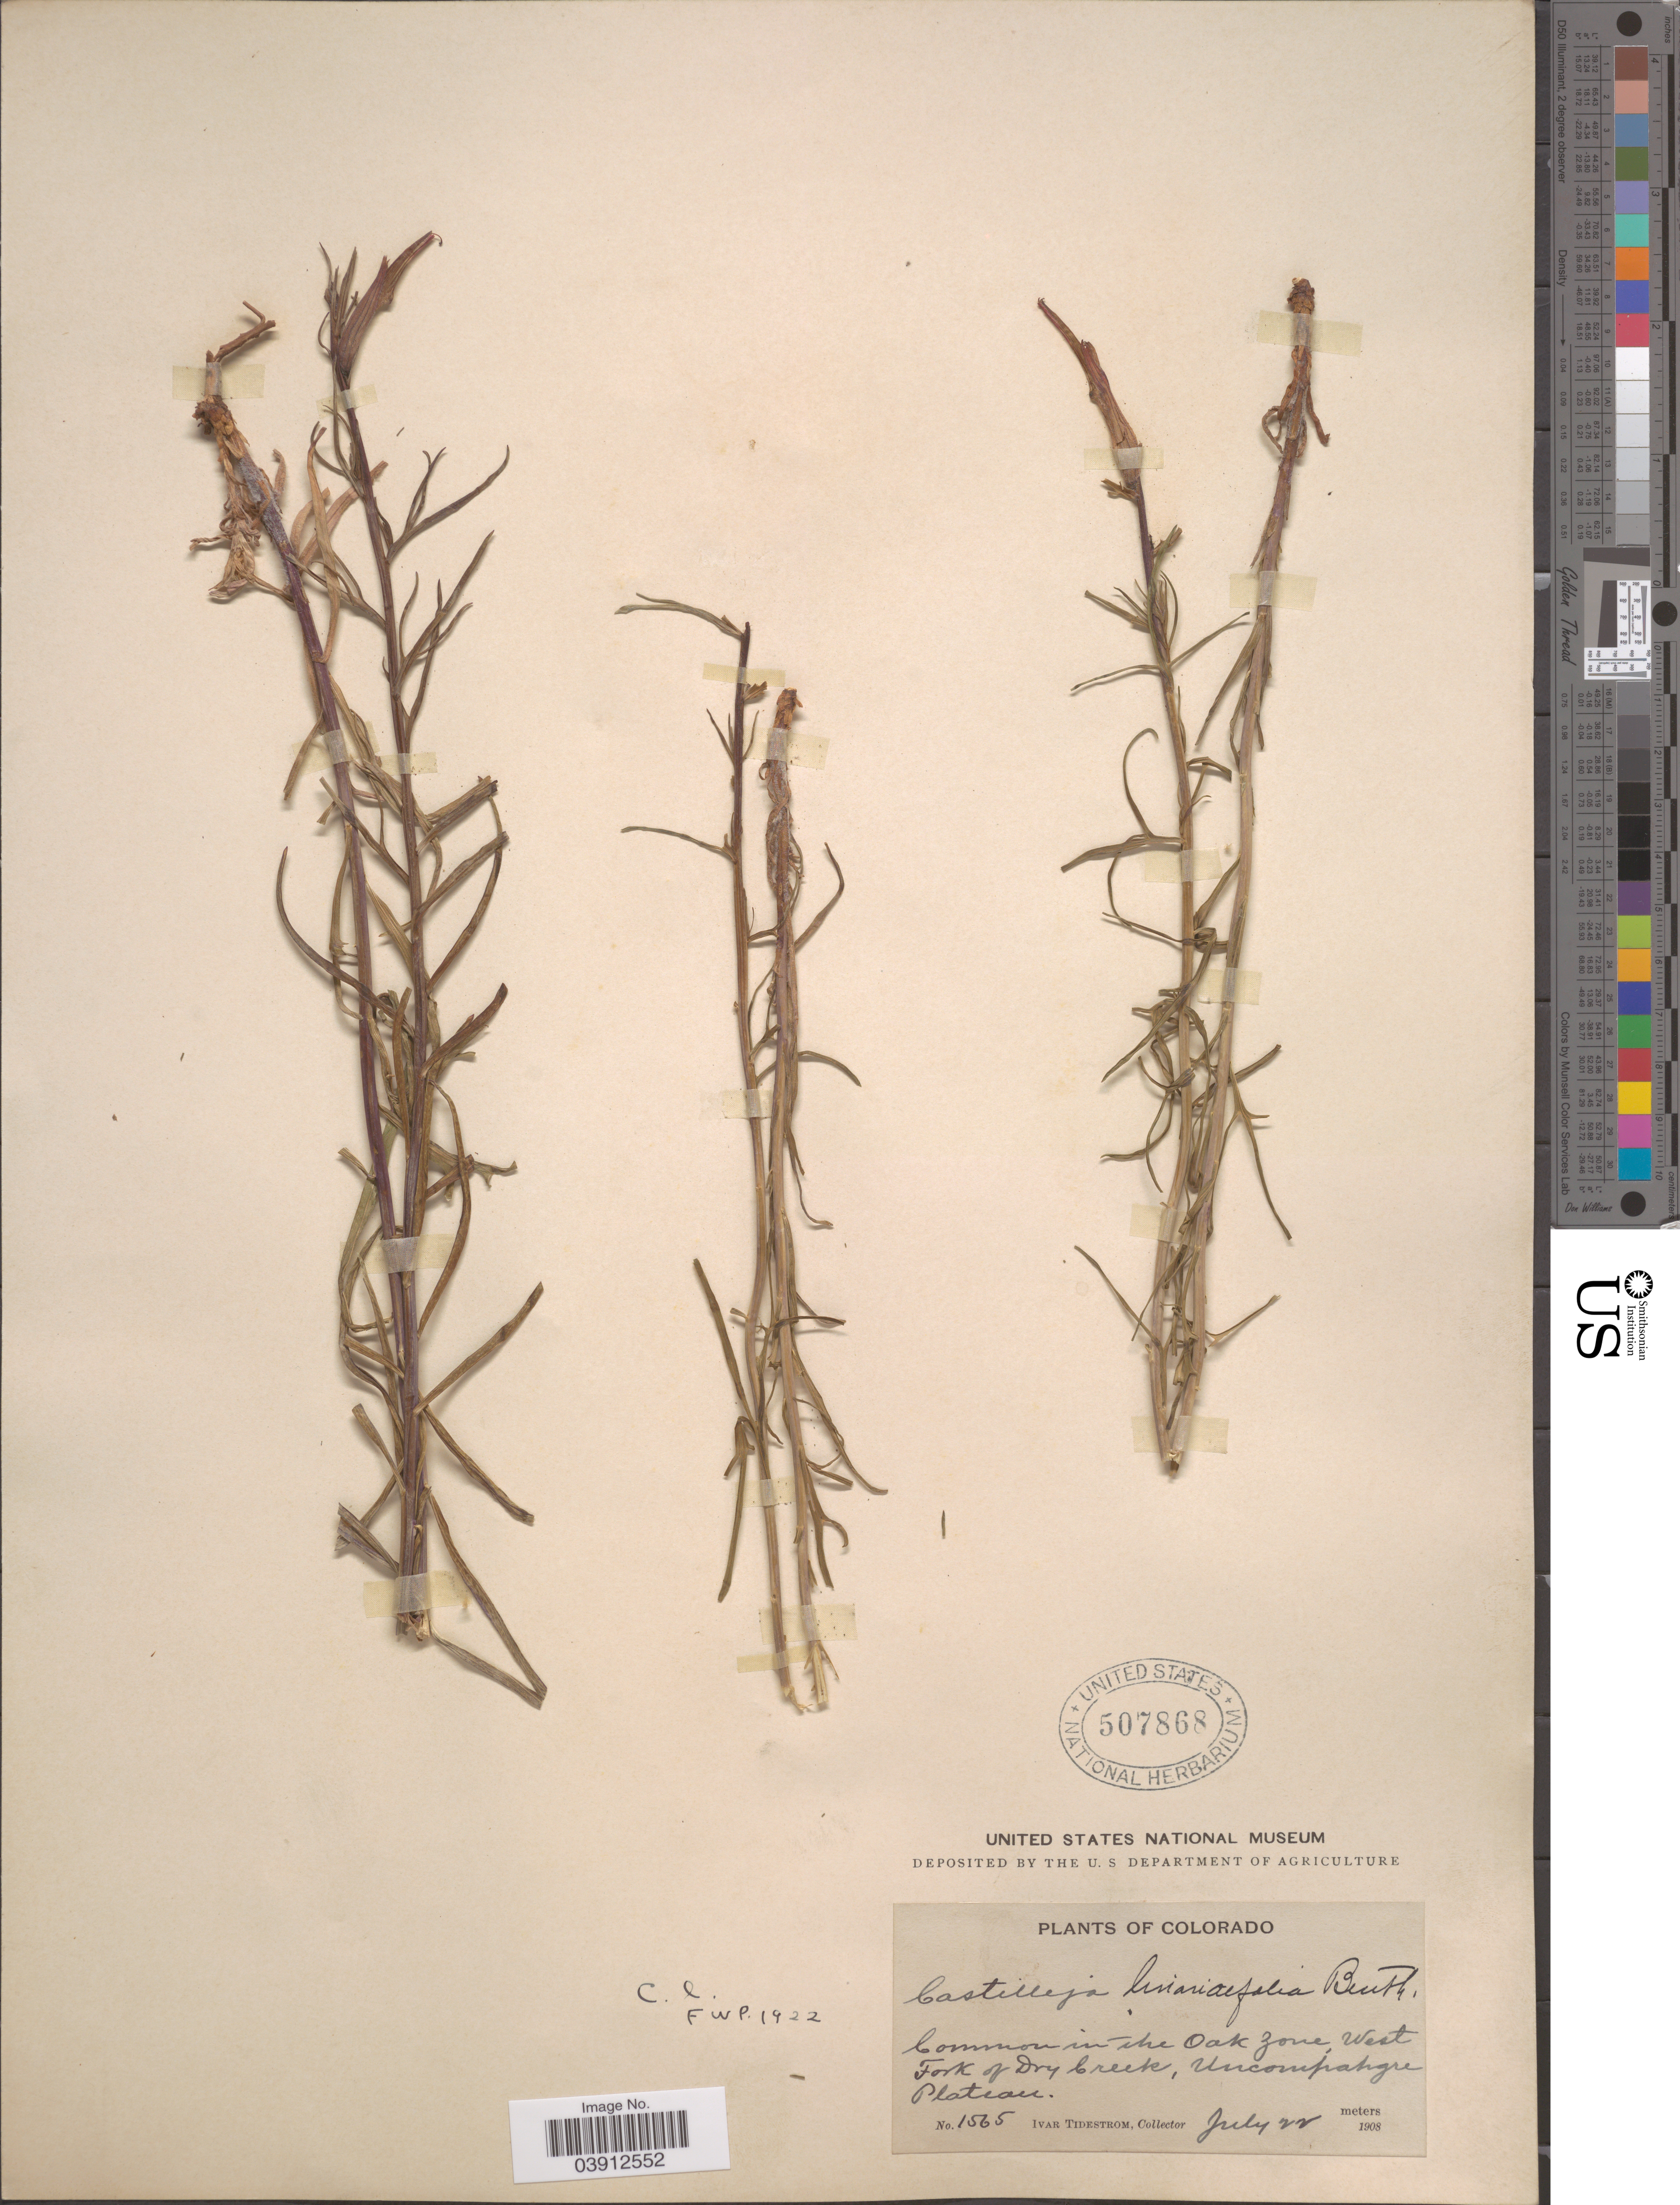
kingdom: Plantae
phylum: Tracheophyta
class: Magnoliopsida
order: Lamiales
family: Orobanchaceae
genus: Castilleja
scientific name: Castilleja linariifolia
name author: Benth.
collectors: I. F. Tidestrom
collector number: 1565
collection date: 1908-07-22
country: United States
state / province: Colorado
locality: Common in the Oak Zone, West Fork of Dry Creek, Uncompahgre Plateau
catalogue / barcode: US 507868